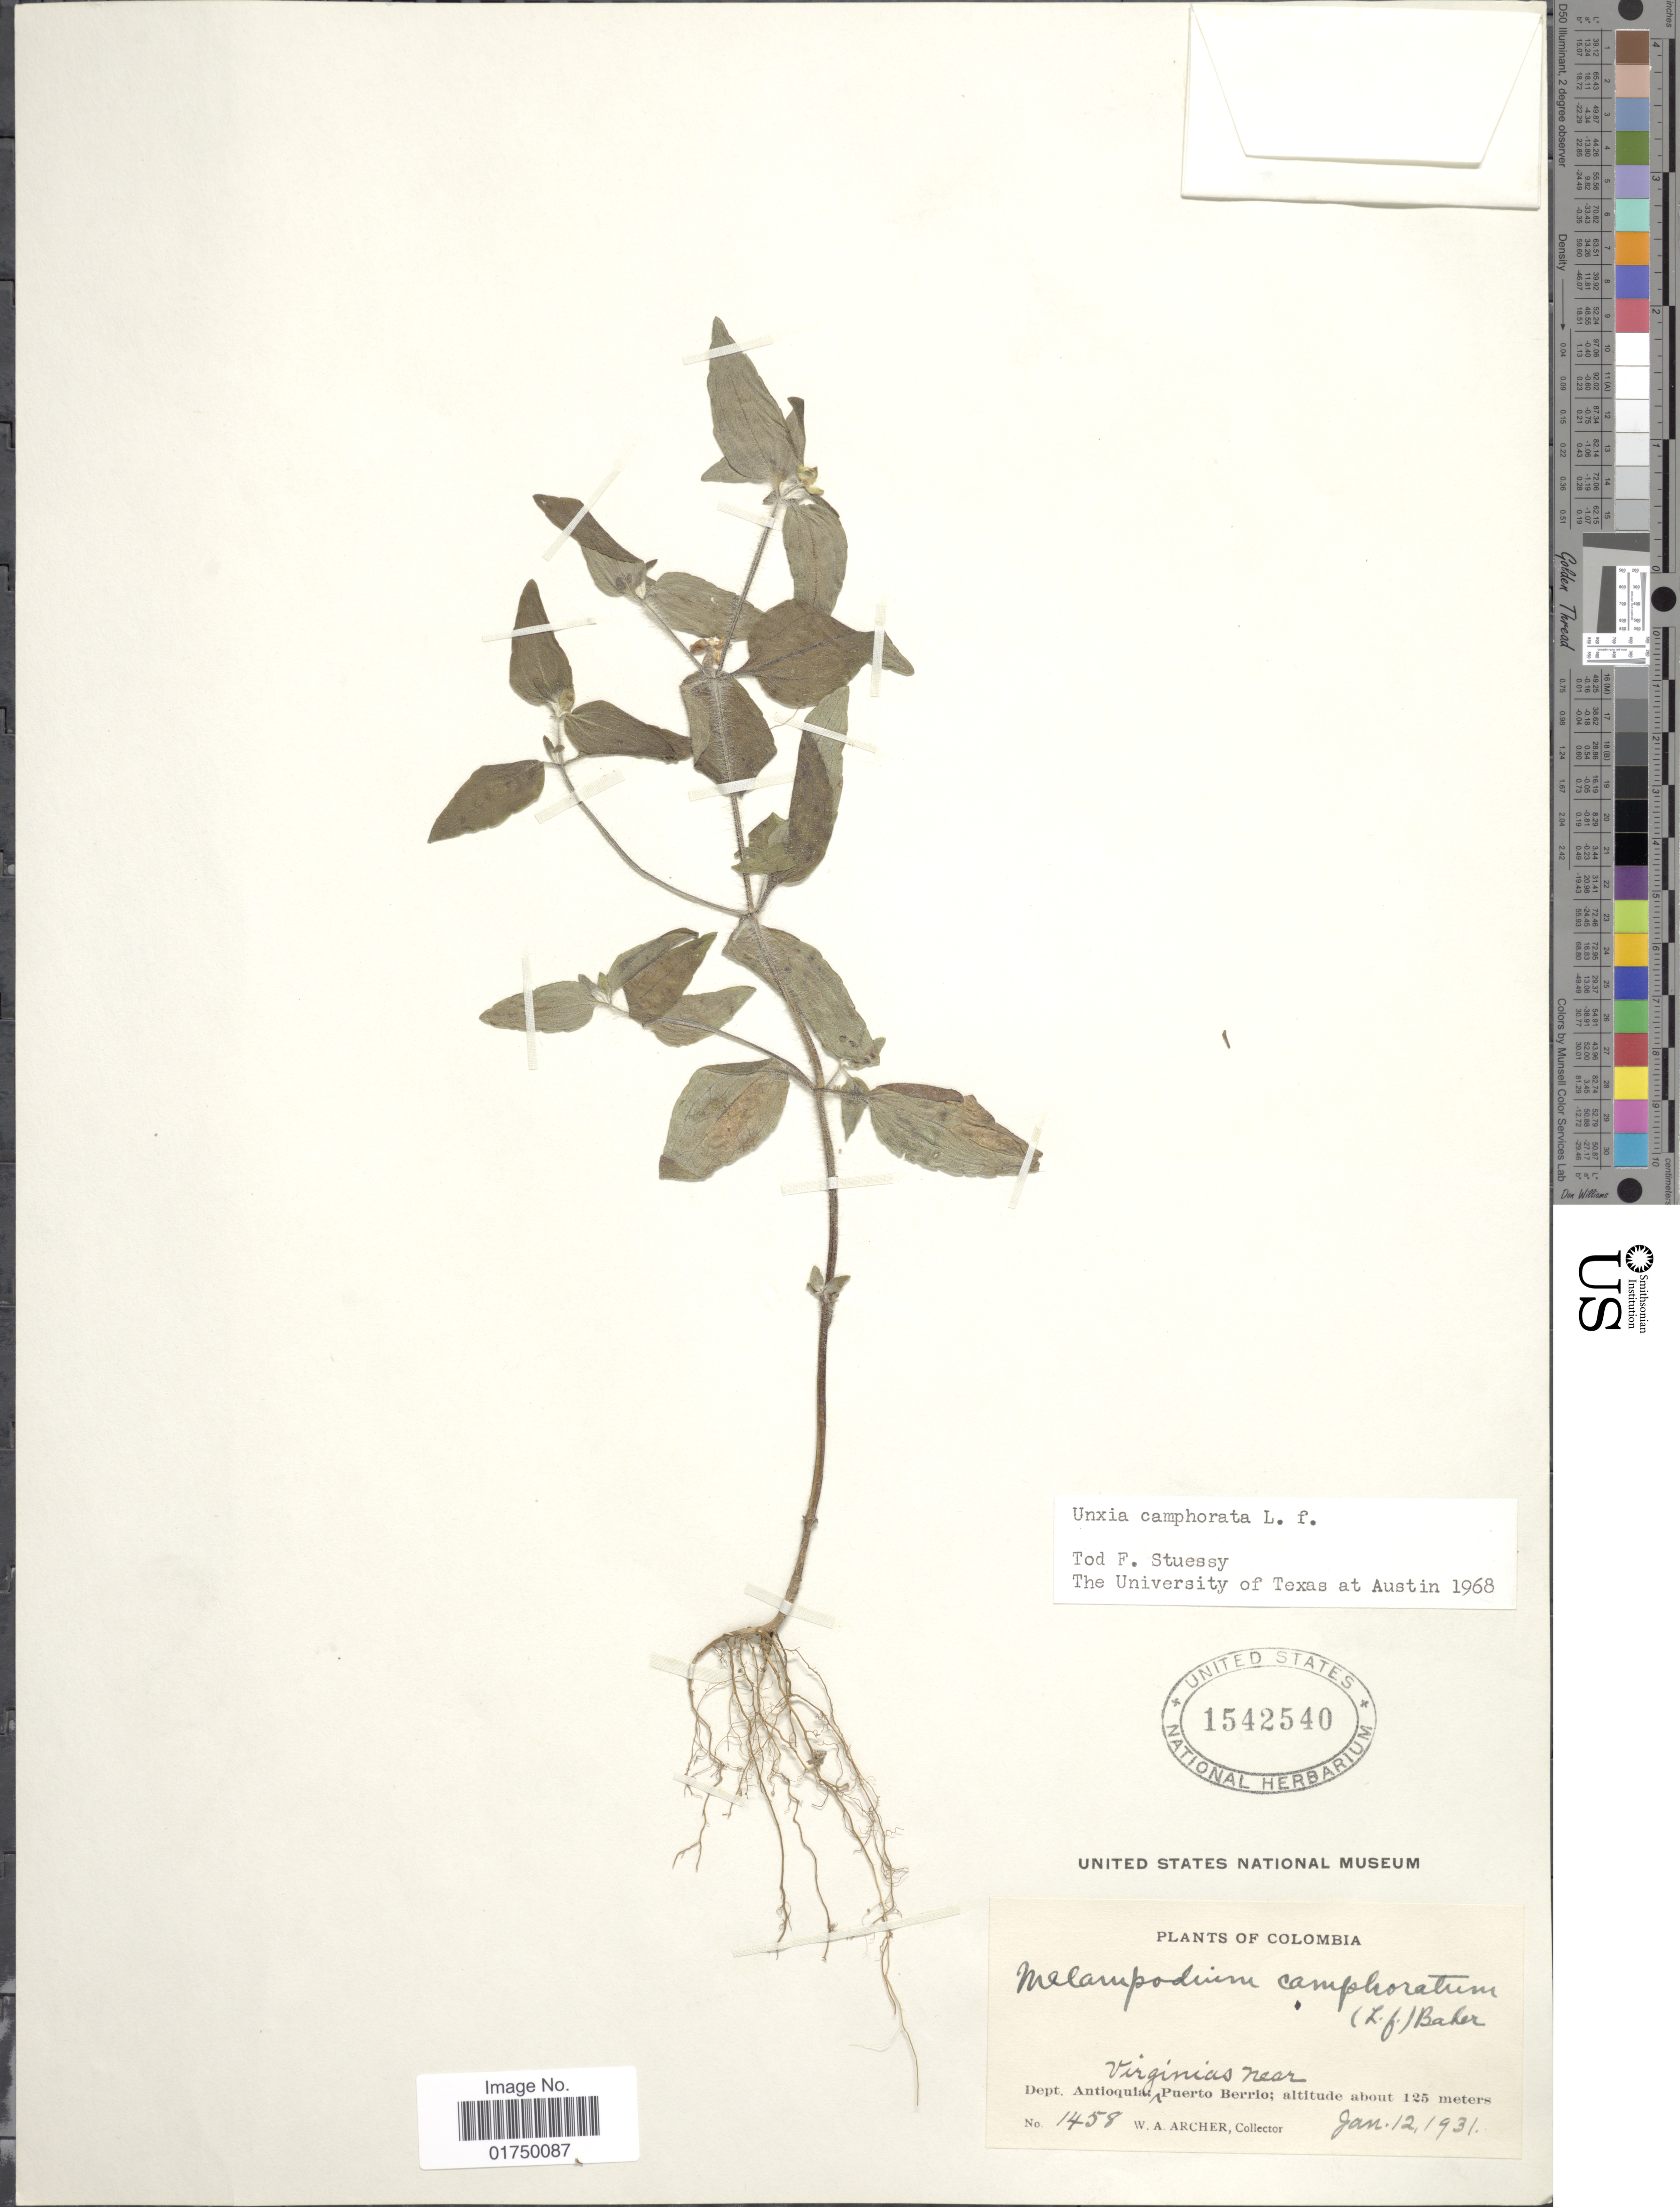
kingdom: Plantae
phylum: Tracheophyta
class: Magnoliopsida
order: Asterales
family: Asteraceae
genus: Unxia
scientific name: Unxia camphorata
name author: L. f.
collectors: W. A. Archer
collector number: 1458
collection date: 1931-01-12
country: Colombia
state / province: Antioquia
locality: Dept. Antioquia: Virginias near Puerto Berrio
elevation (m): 125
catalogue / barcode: US 1542540